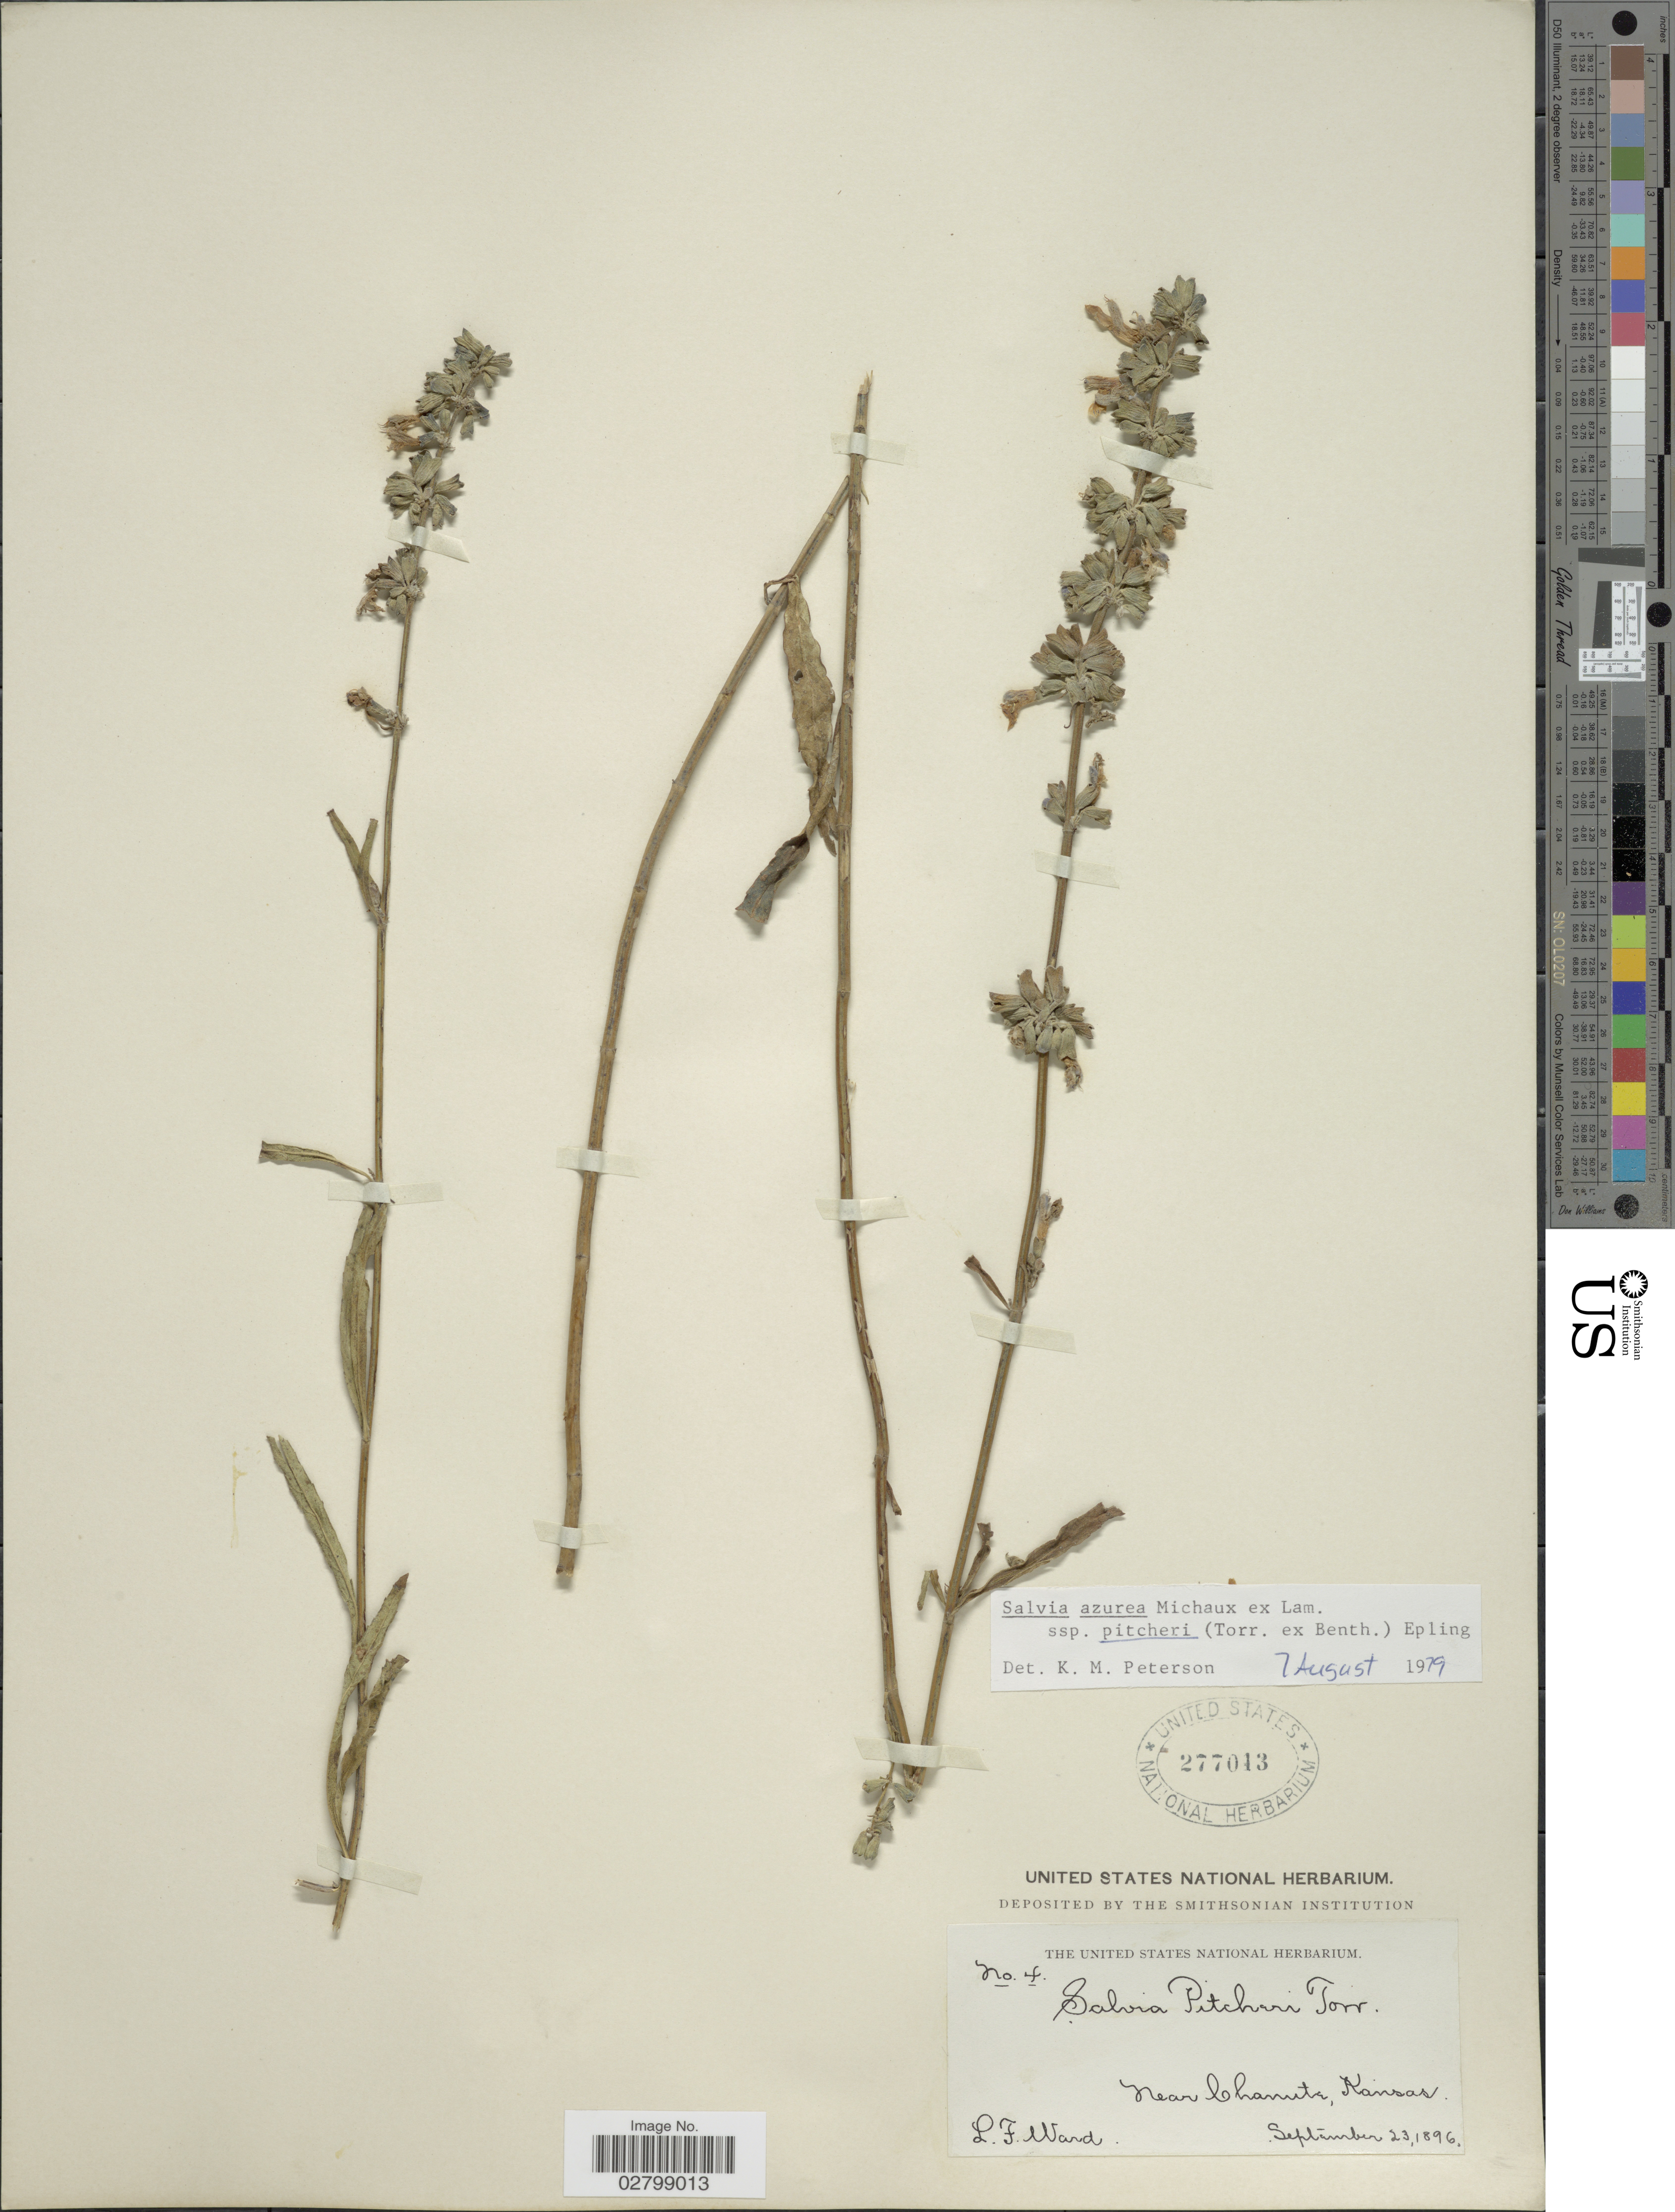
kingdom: Plantae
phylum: Tracheophyta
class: Magnoliopsida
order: Lamiales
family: Lamiaceae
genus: Salvia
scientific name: Salvia azurea subsp. pitcheri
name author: Michx. ex Lam.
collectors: L. Ward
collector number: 4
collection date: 1896-09-23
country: United States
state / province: Kansas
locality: Near Chanute.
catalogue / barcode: US 277013